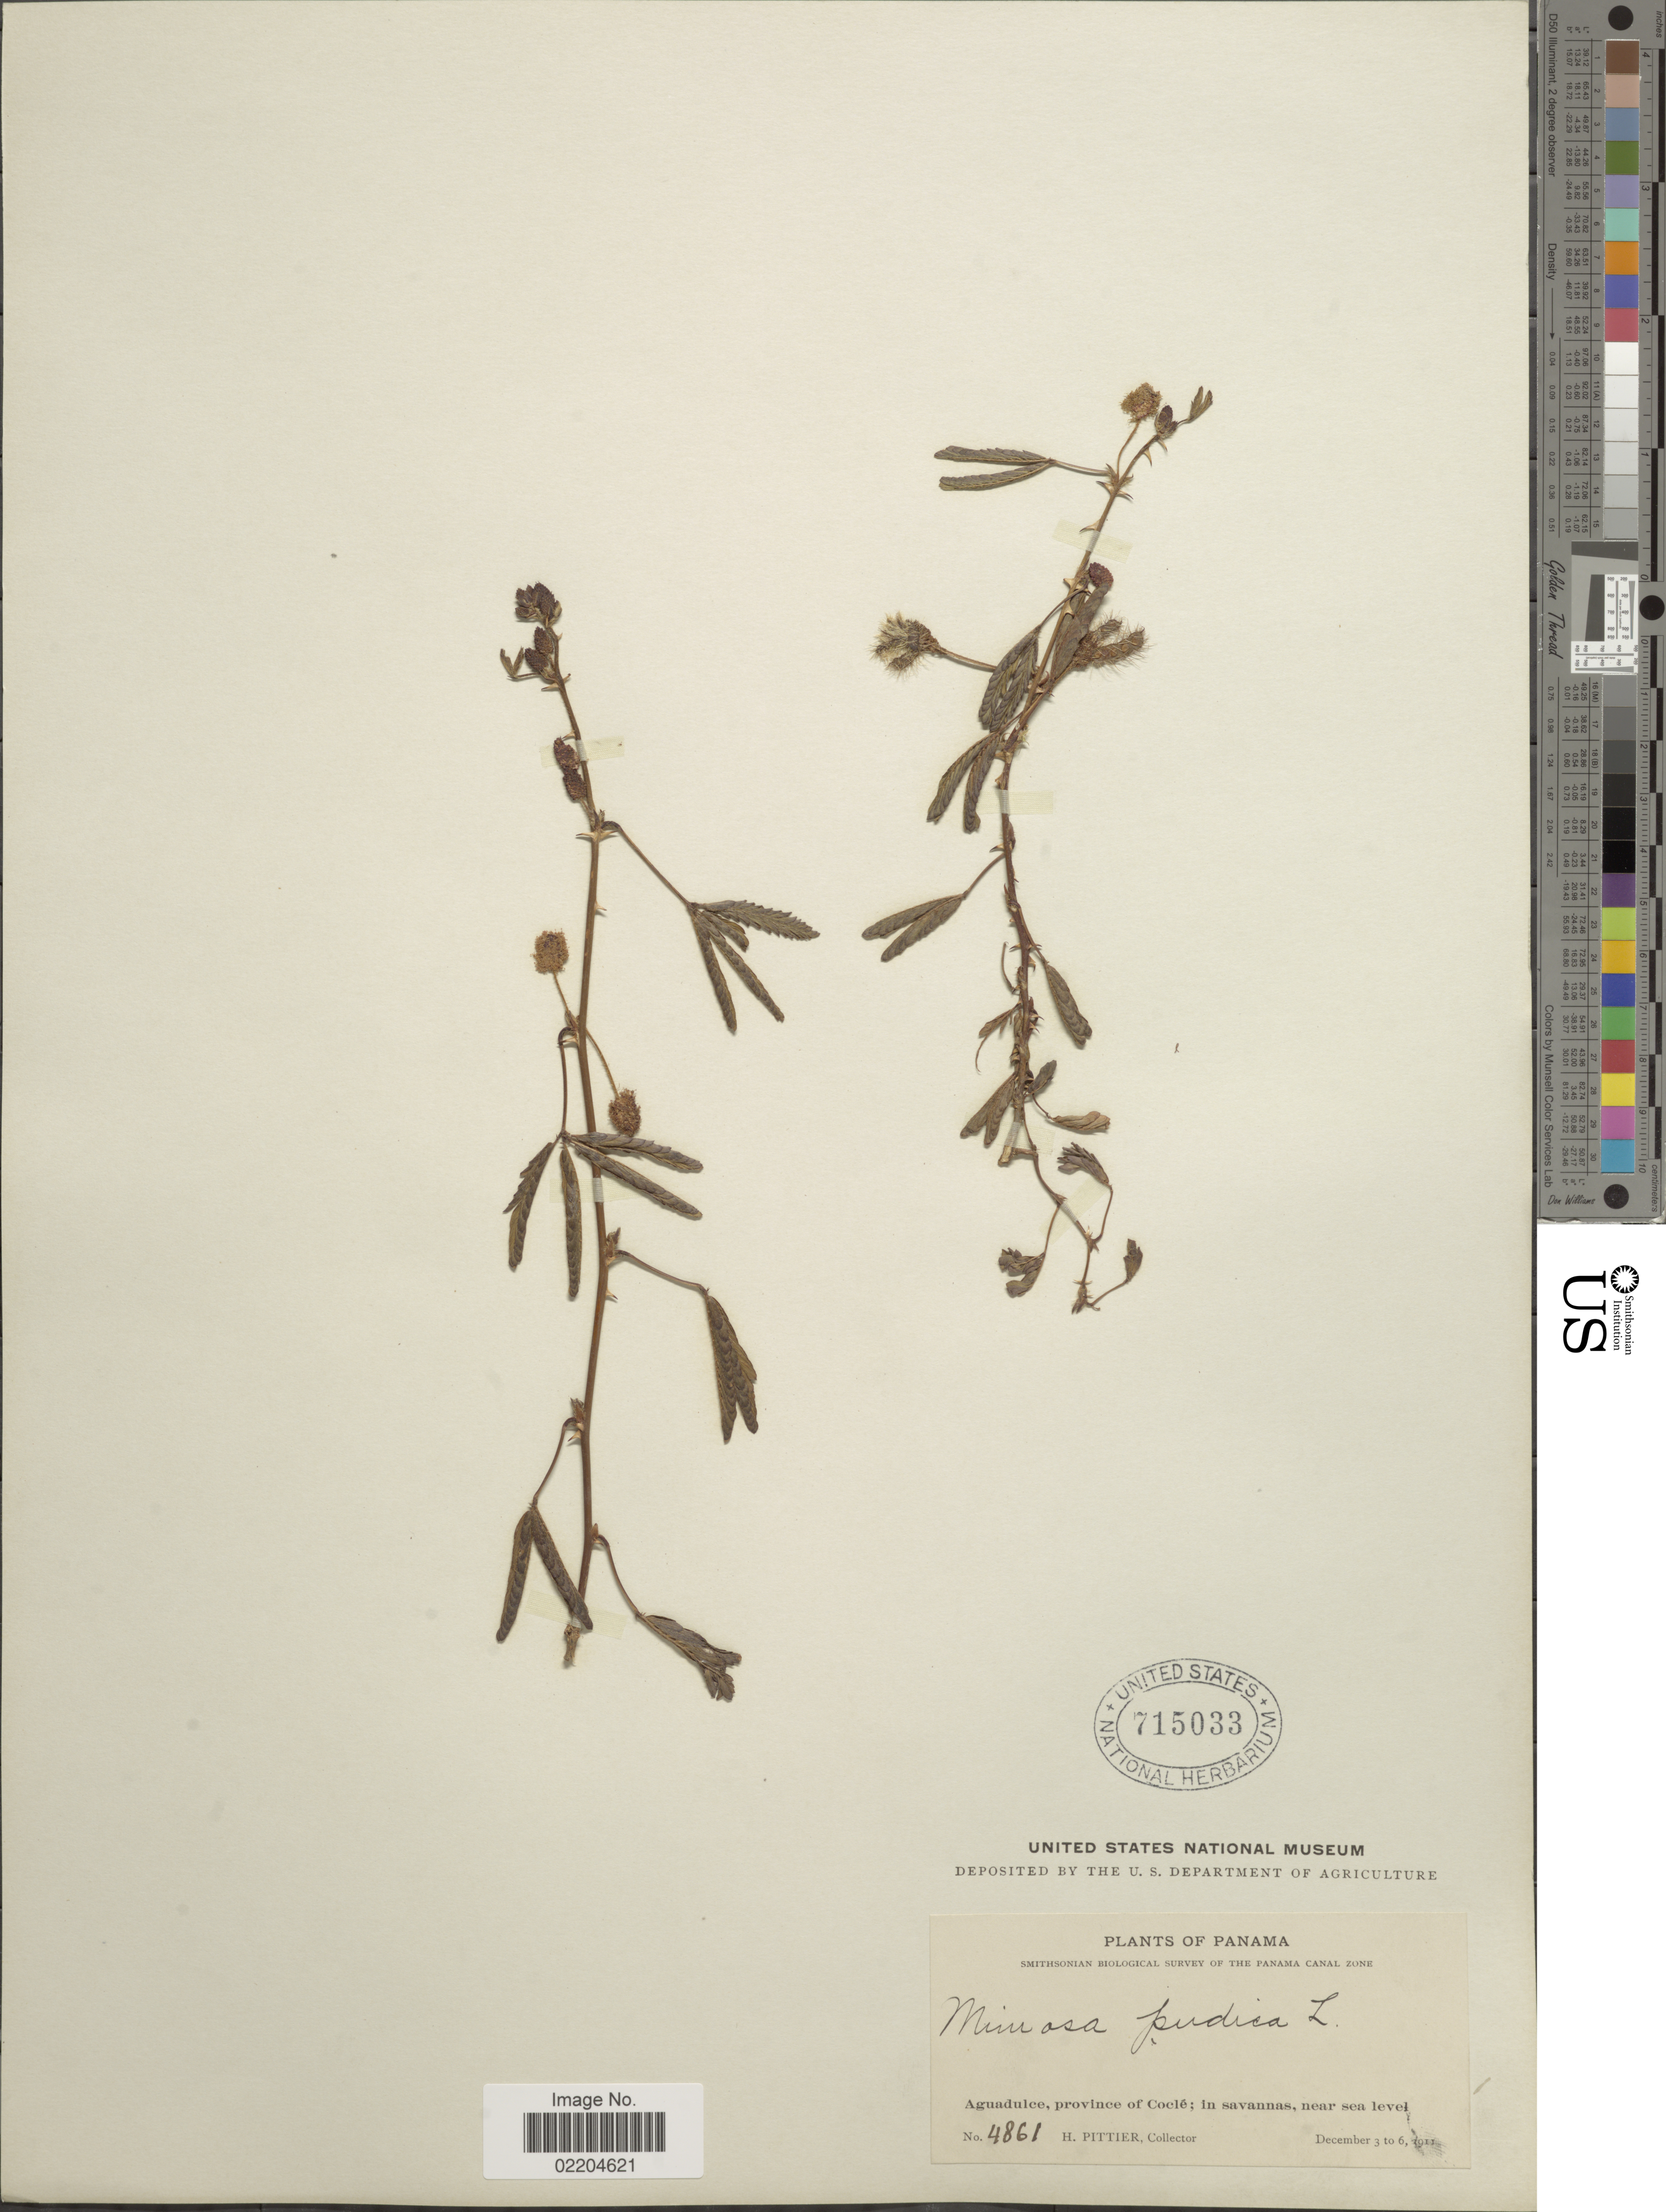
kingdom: Plantae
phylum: Tracheophyta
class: Magnoliopsida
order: Fabales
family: Fabaceae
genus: Mimosa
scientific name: Mimosa pudica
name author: L.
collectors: H. F. Pittier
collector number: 4861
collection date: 1911-12-03/1911-12-06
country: Panama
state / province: Coclé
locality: Aguadulce, province of Cocle.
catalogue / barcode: US 715033